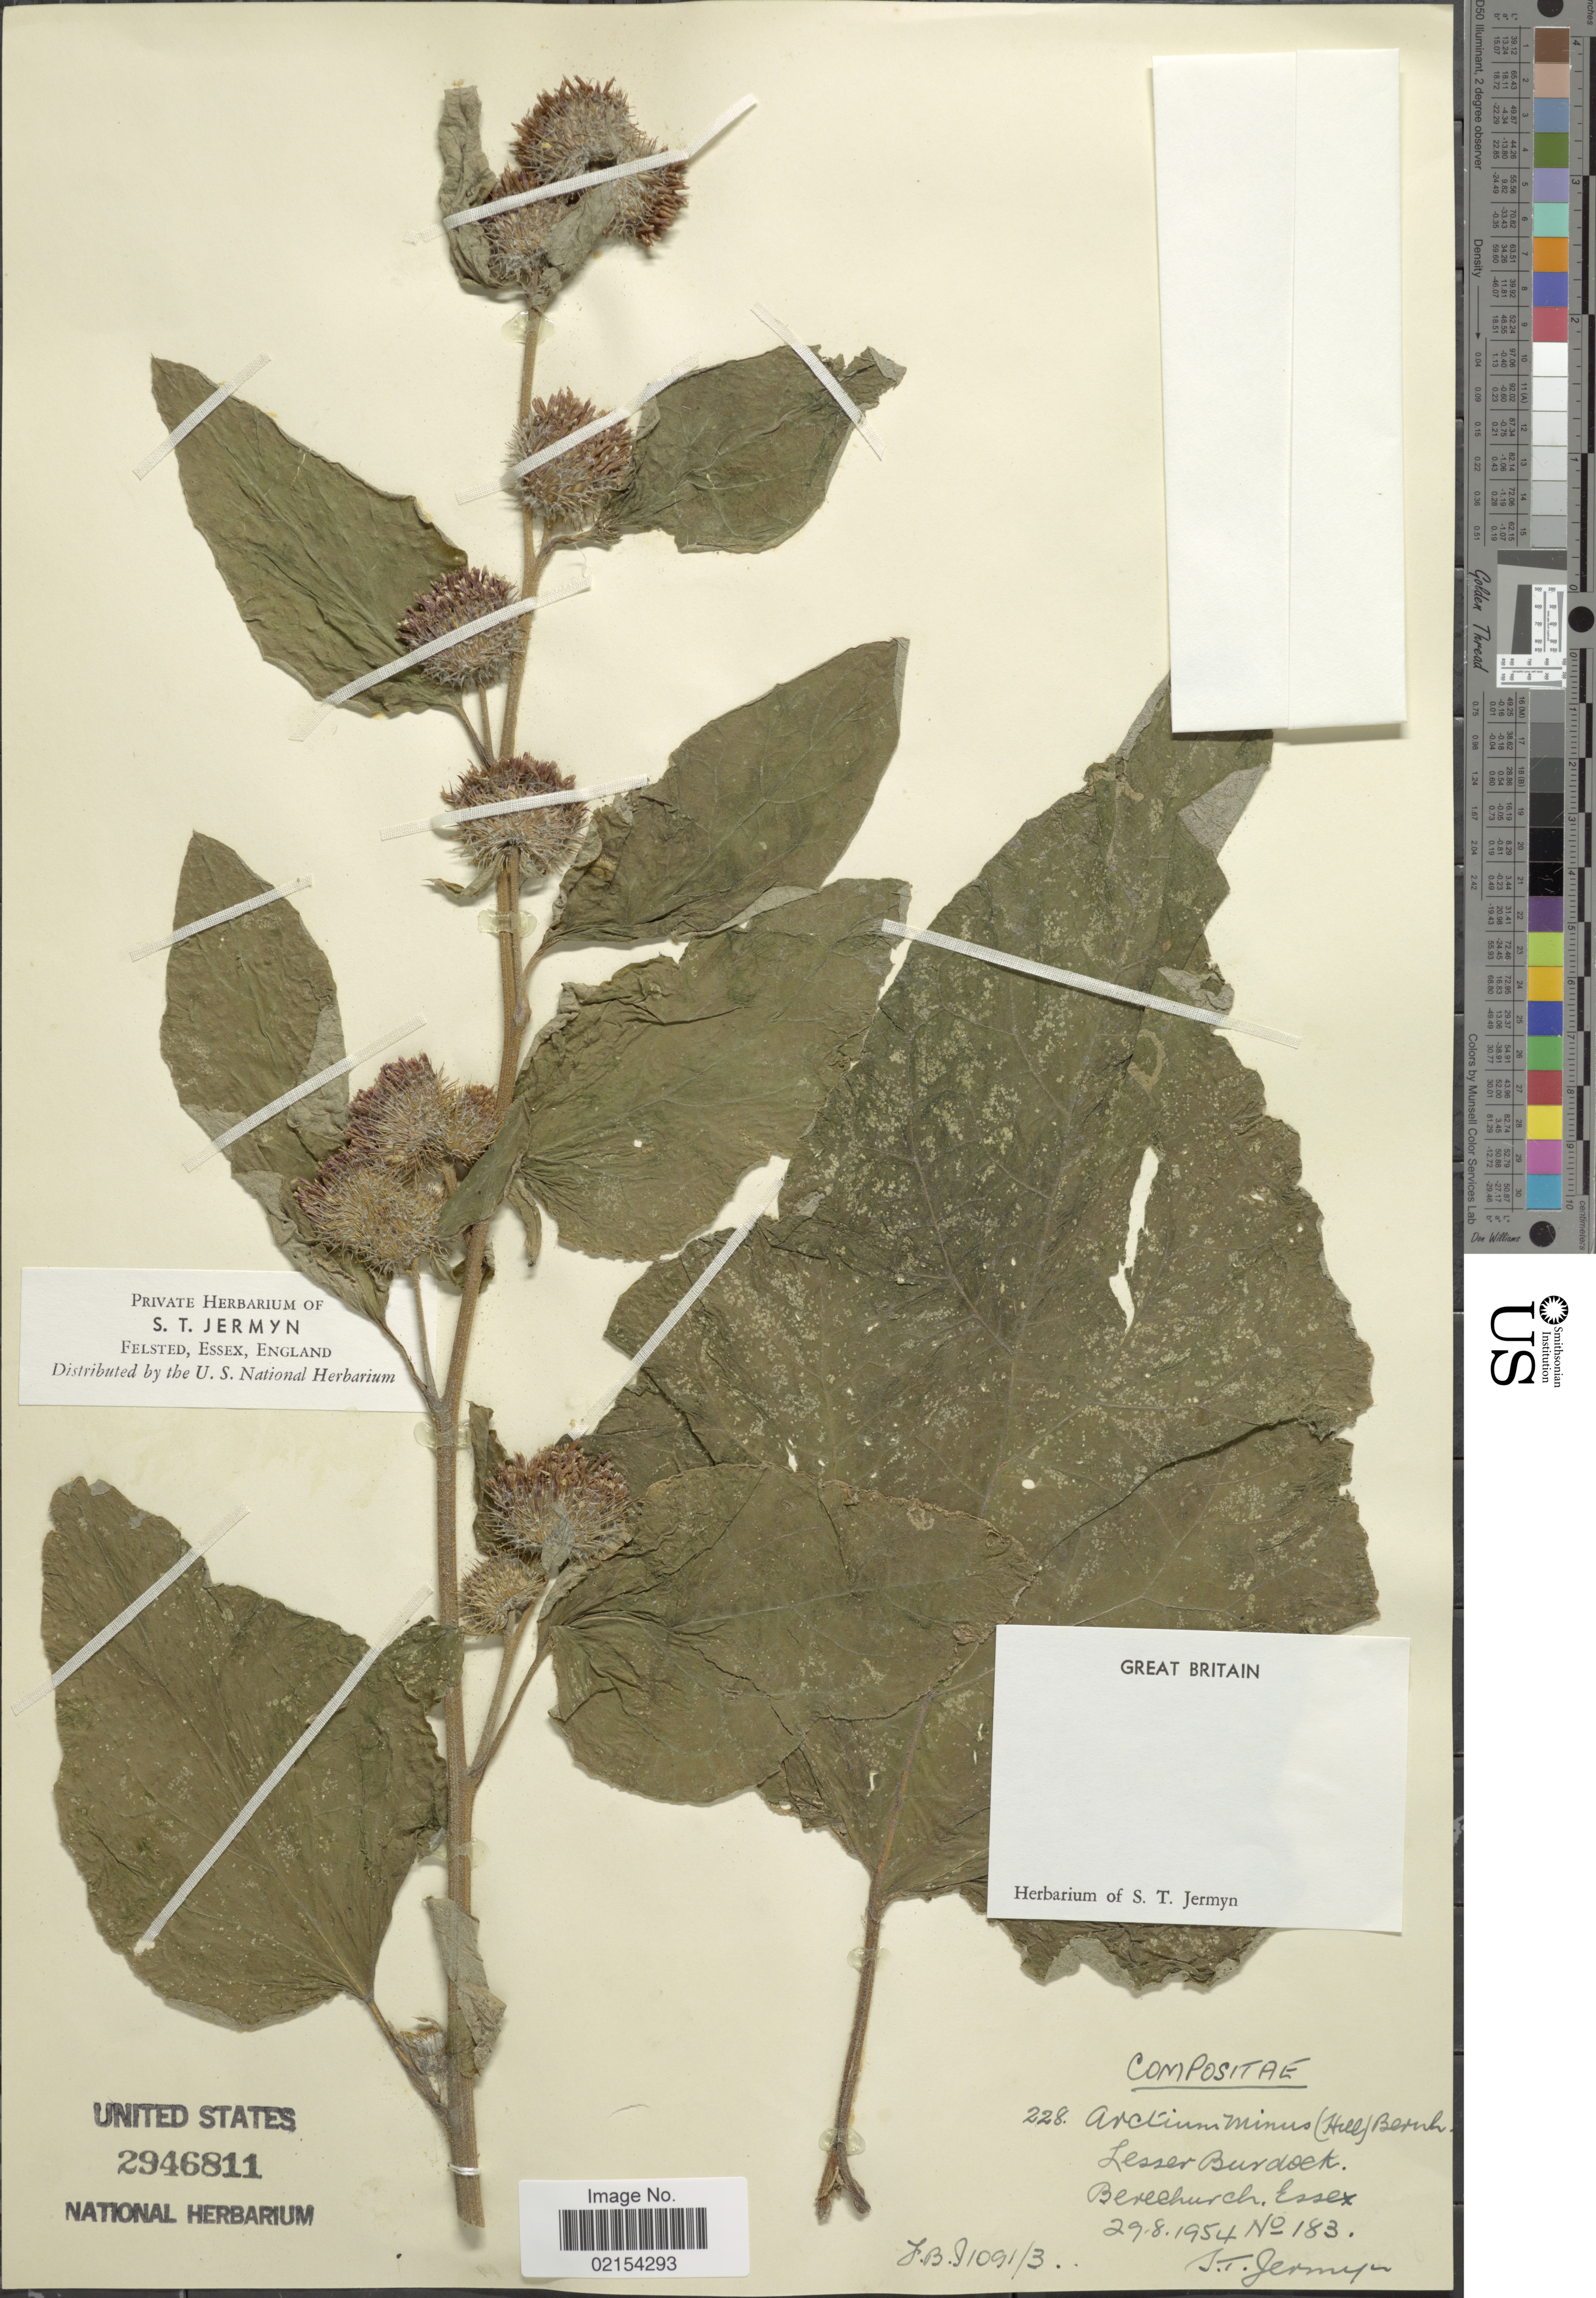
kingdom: Plantae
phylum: Tracheophyta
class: Magnoliopsida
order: Asterales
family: Asteraceae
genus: Arctium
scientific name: Arctium minus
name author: (Hill) Bernh.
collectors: S. Jermyn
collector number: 228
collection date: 1954-08-29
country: United Kingdom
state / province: England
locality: Lesser Burdock, Berechurch, Essex. Great Britain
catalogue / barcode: US 2946811